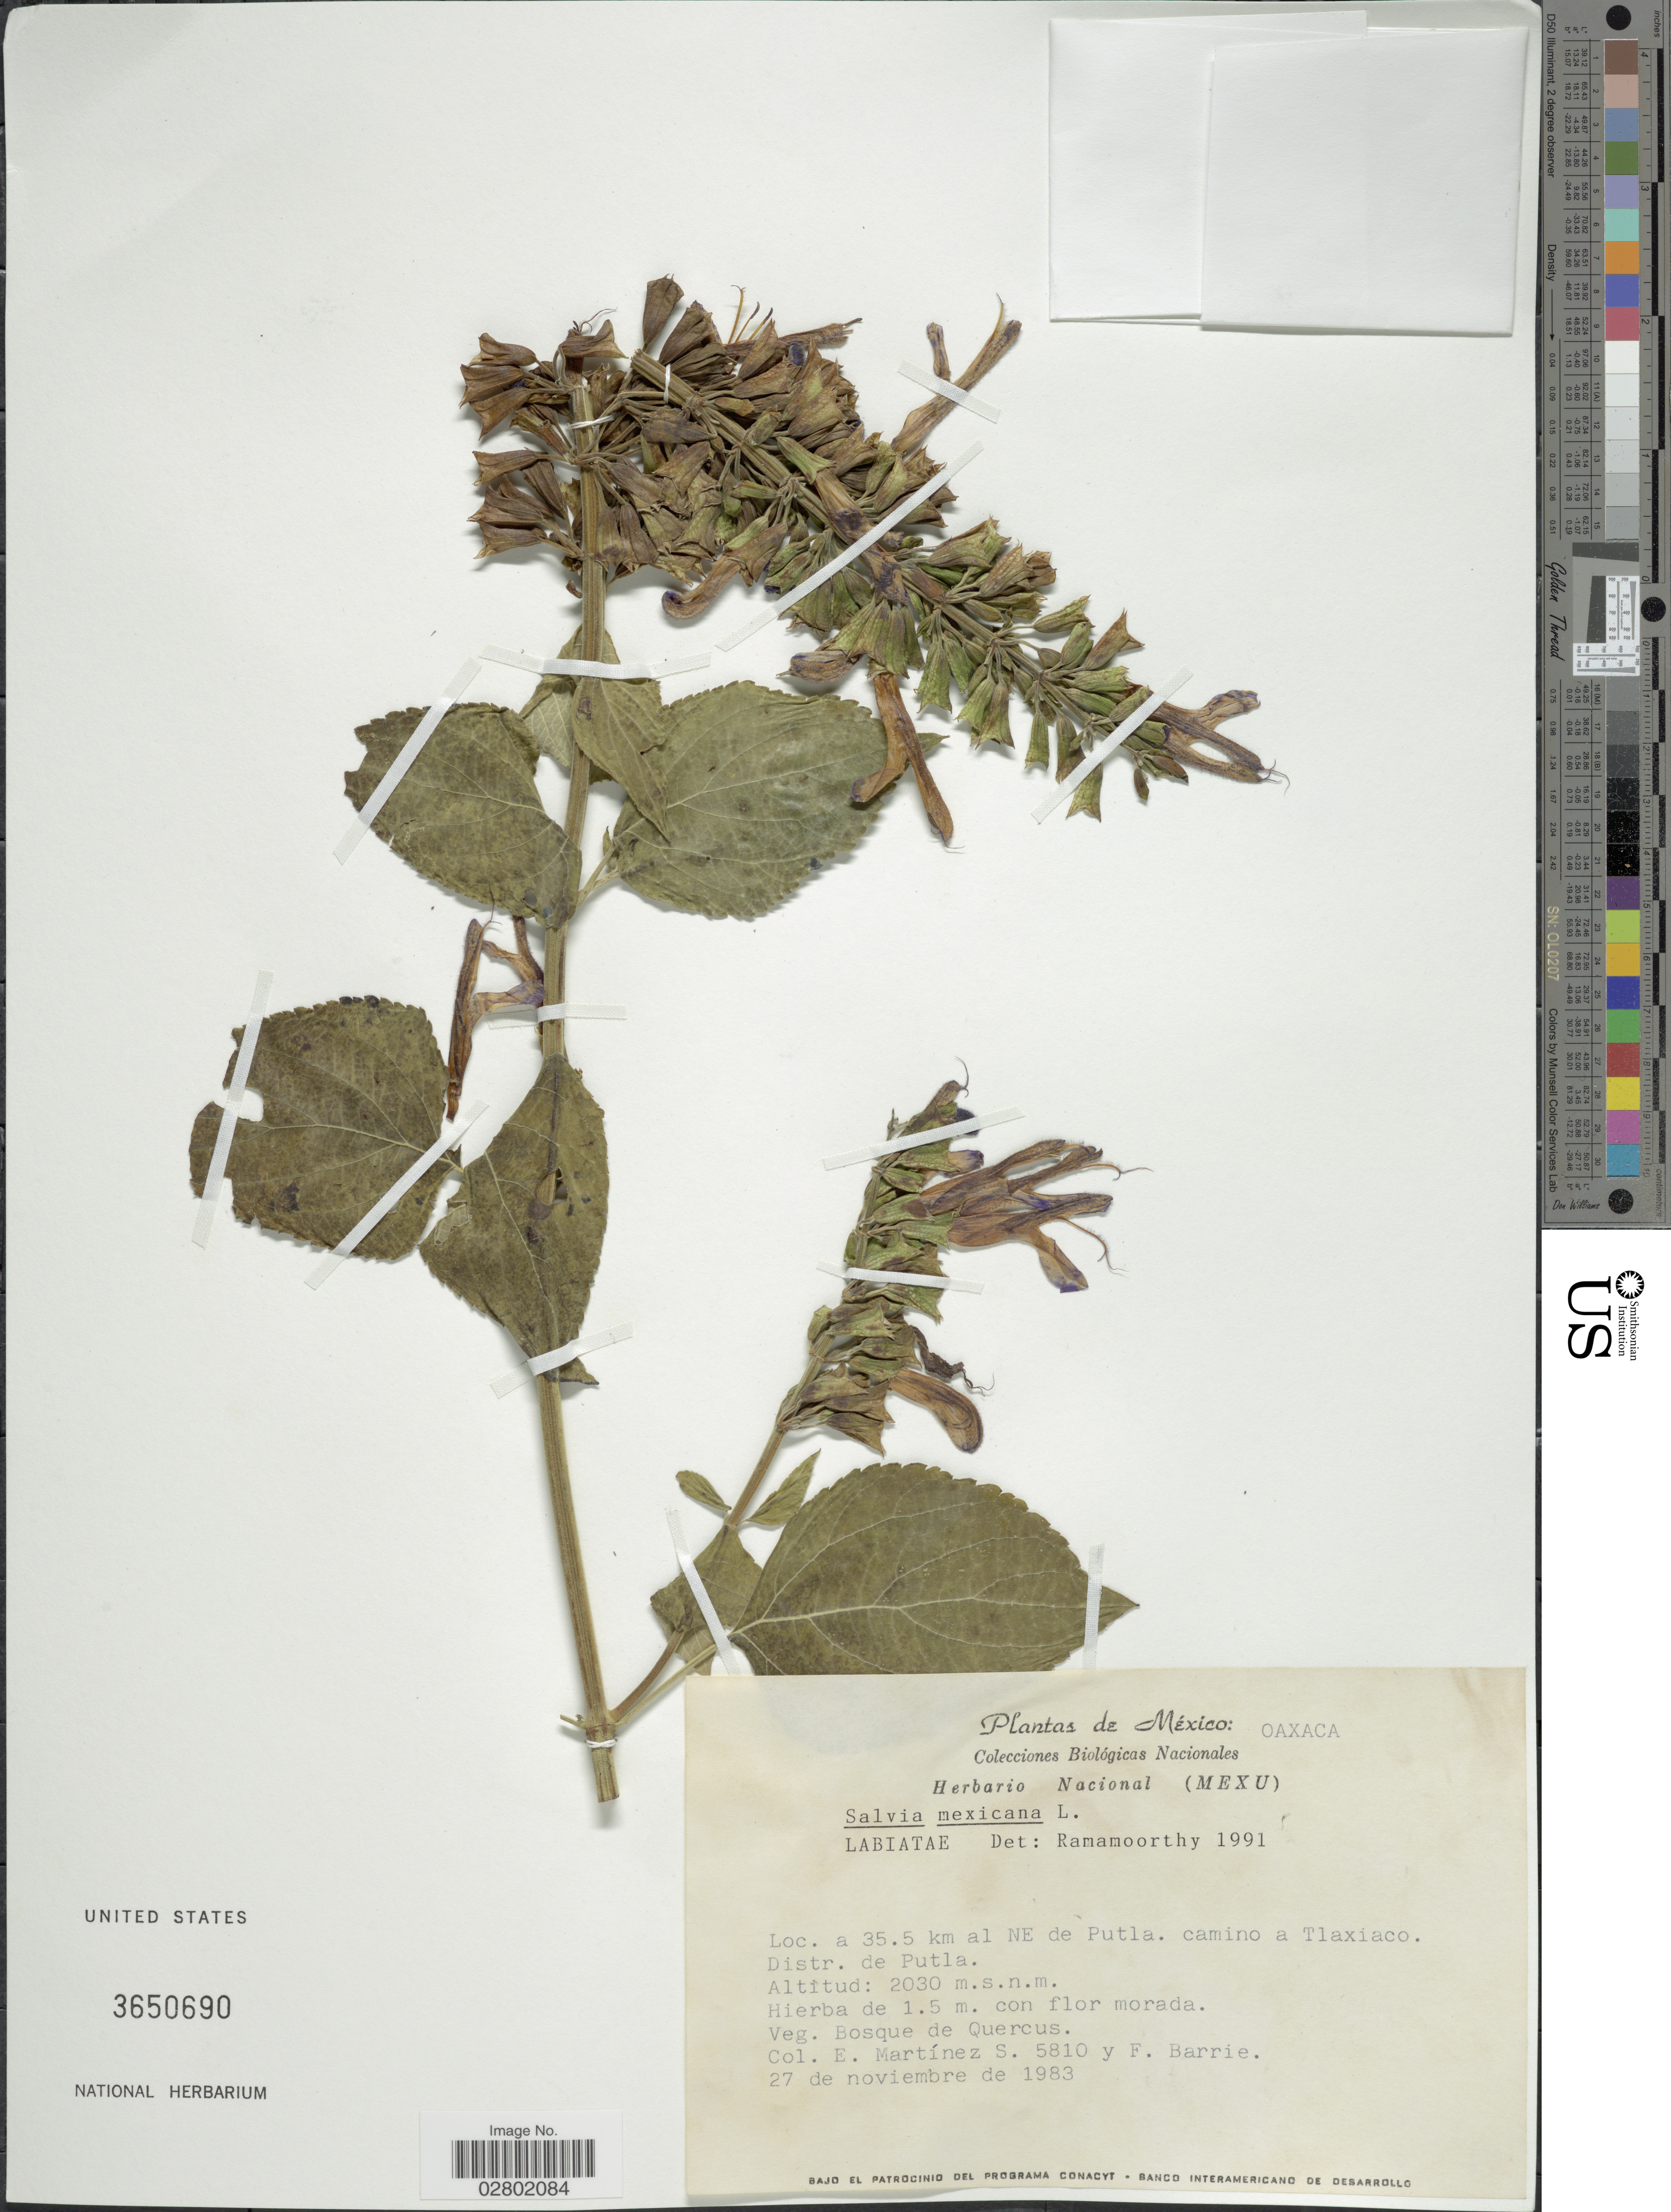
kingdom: Plantae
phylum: Tracheophyta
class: Magnoliopsida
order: Lamiales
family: Lamiaceae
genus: Salvia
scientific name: Salvia mexicana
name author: L.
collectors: E. M. Martínez S. & F. R. Barrie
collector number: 5810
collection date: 1983-11-27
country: Mexico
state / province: Oaxaca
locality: A 35.5 km al NE de Putla. camino a Tlaxiaco, Distr. de Putla.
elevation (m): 2030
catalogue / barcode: US 3650690